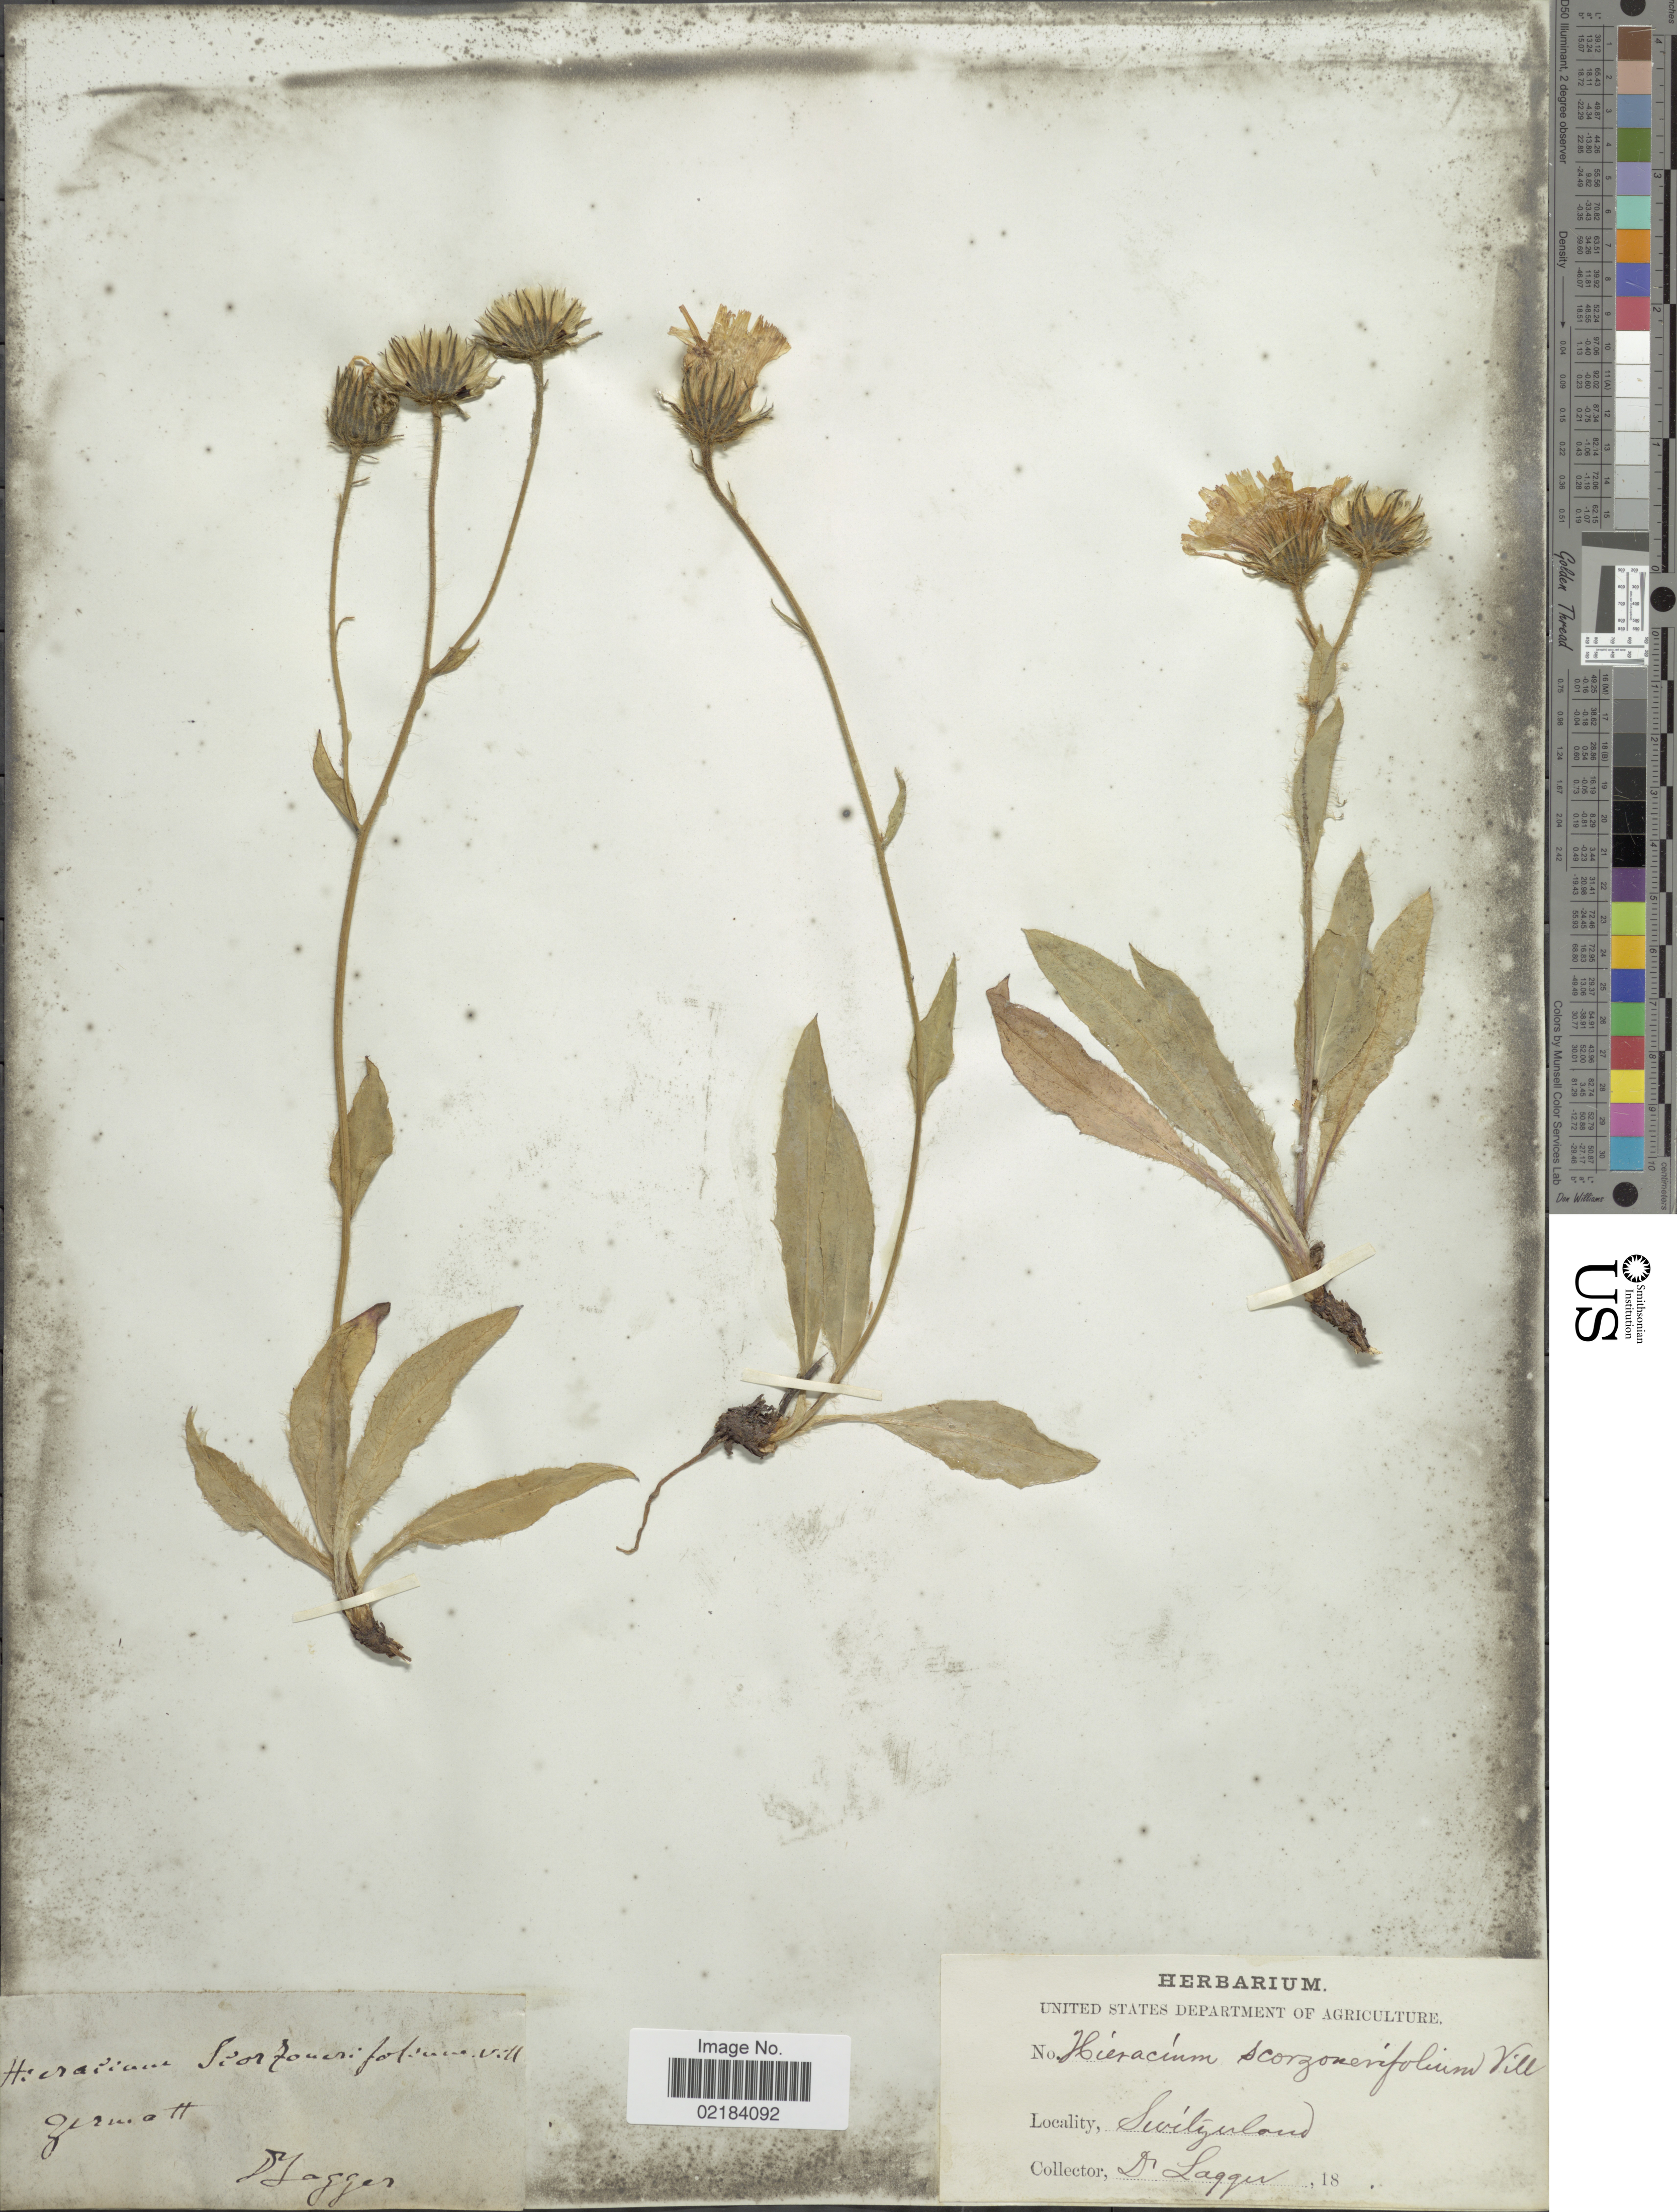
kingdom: Plantae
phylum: Tracheophyta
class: Magnoliopsida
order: Asterales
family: Asteraceae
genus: Hieracium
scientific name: Hieracium scorzonerifolium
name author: Vill.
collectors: F. J. Lagger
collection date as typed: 18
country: Switzerland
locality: Zermatt